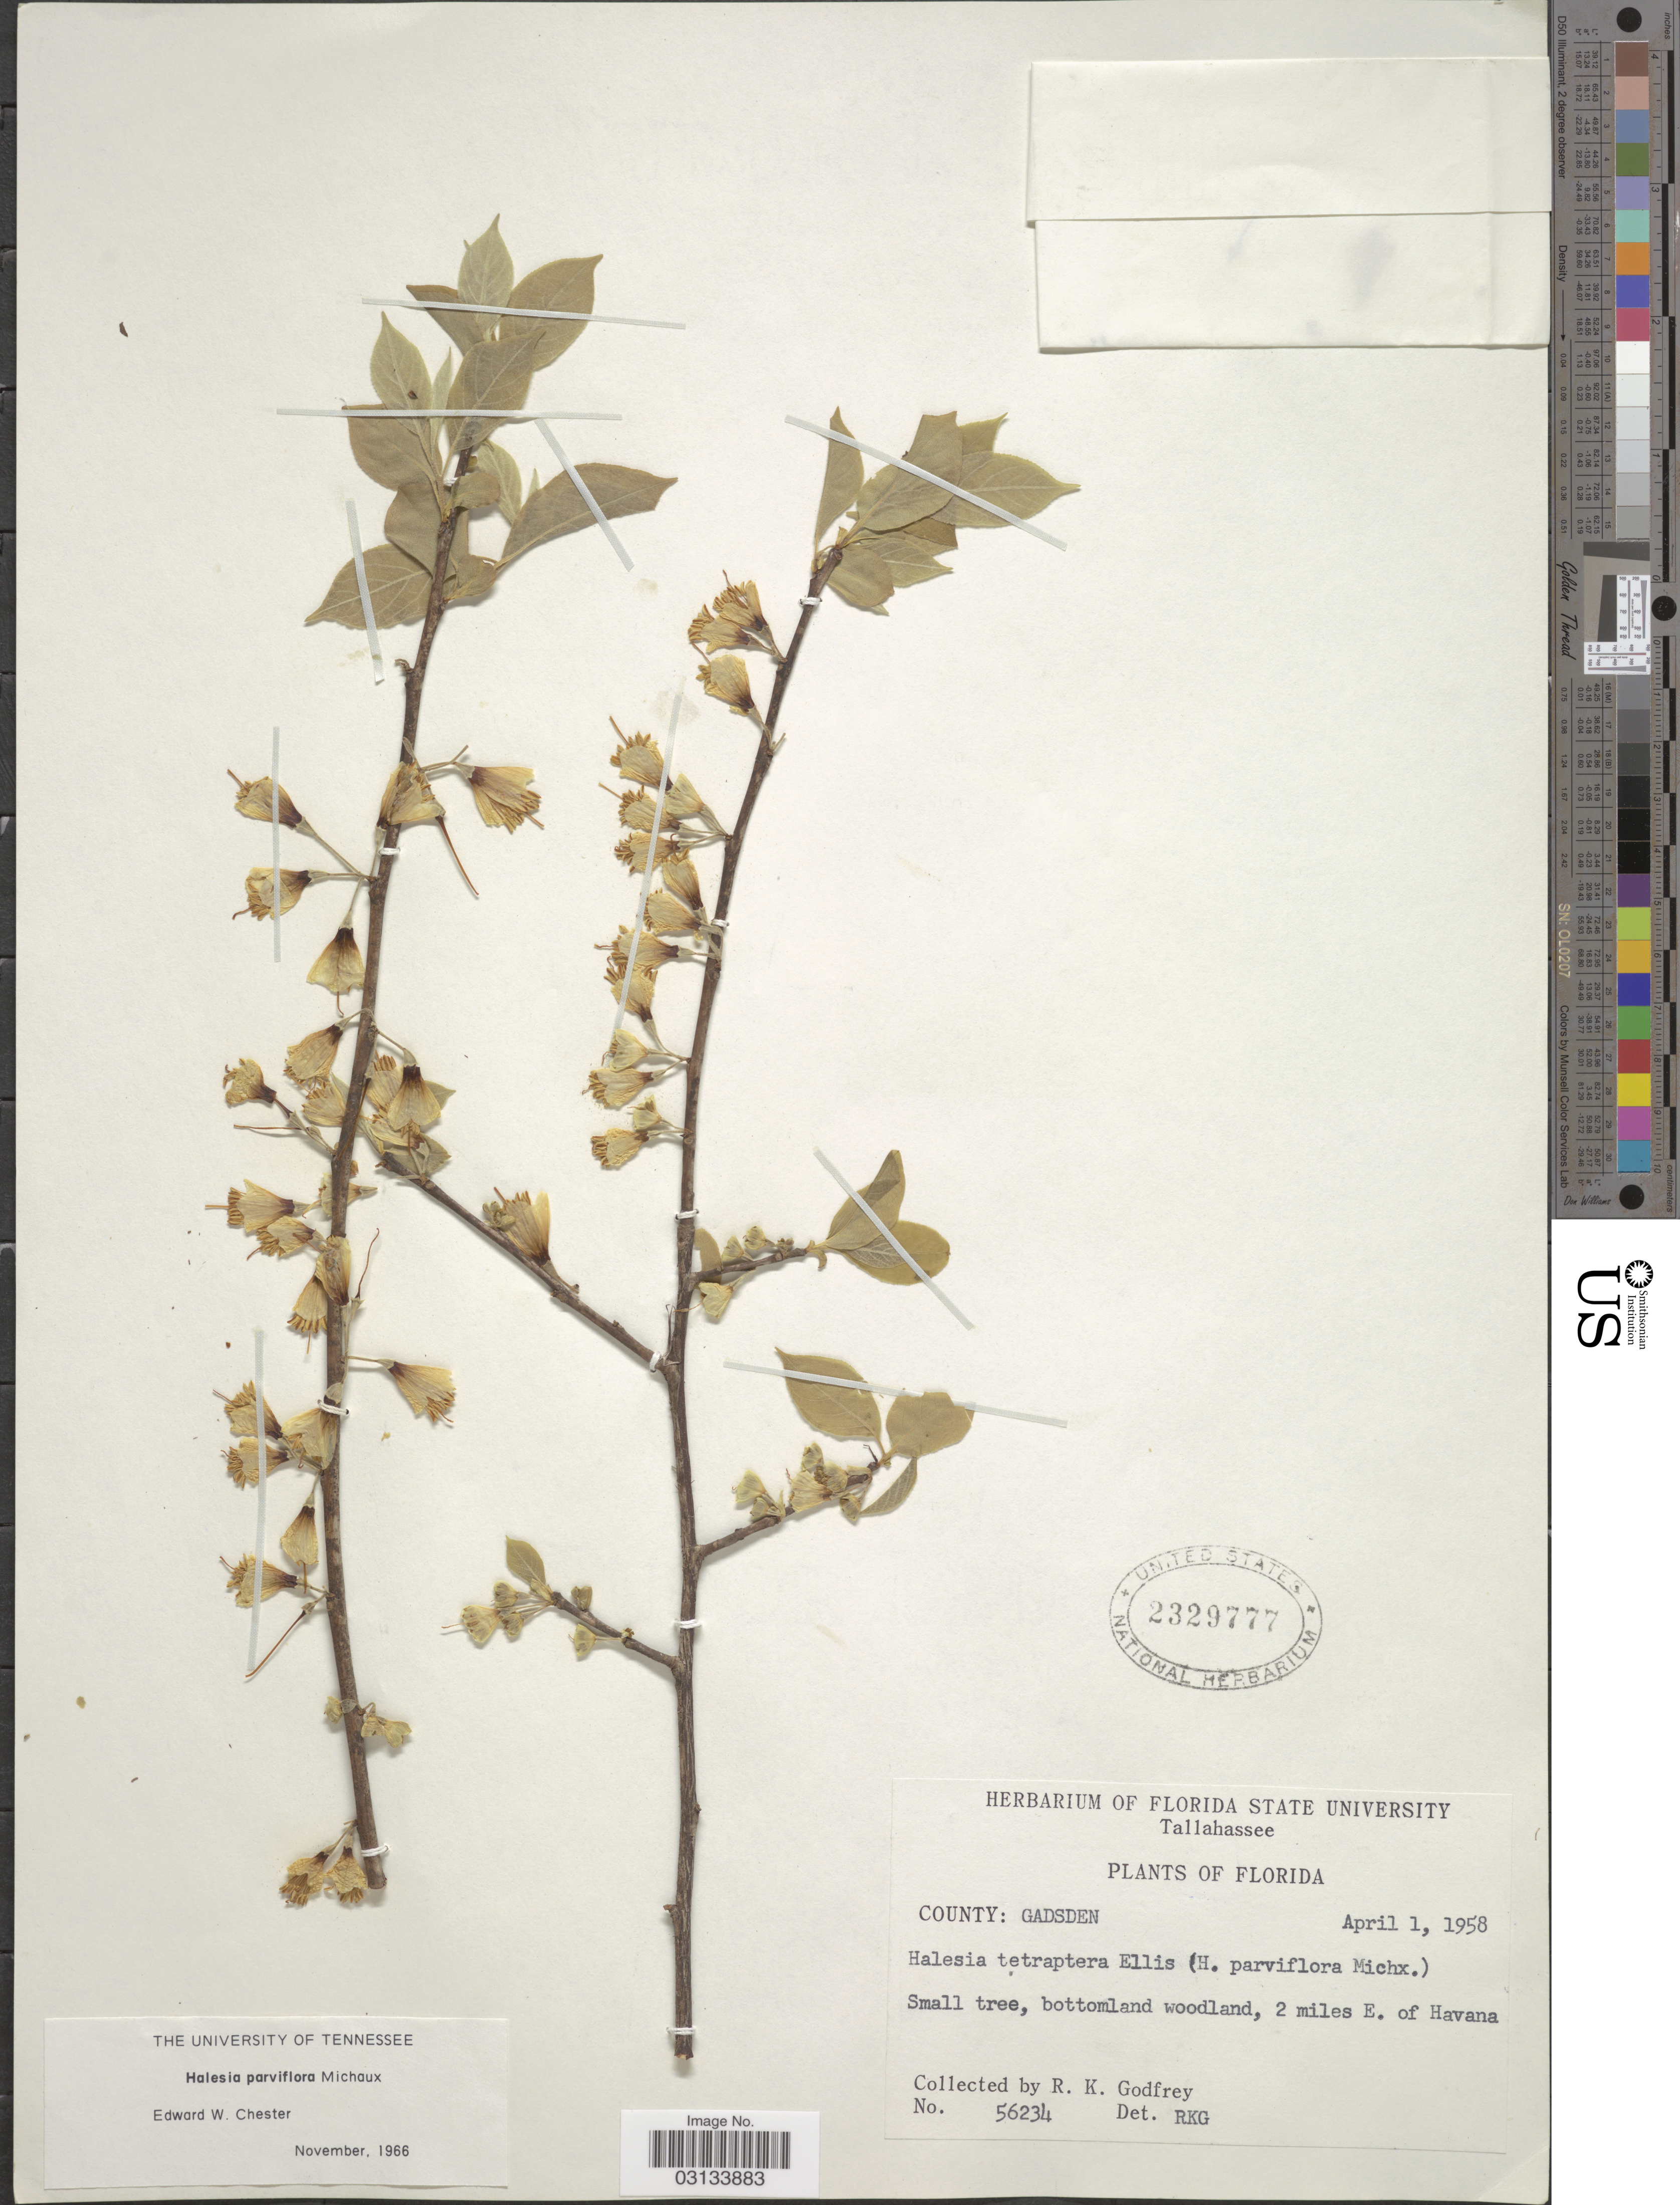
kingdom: Plantae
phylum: Tracheophyta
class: Magnoliopsida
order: Ericales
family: Styracaceae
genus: Halesia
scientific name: Halesia carolina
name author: L.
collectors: R. K. Godfrey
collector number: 56234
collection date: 1958-04-01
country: United States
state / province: Florida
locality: Tallahassee [unsure placement] County: Gadsden. 2 miles E. of Havana.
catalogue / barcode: US 2329777